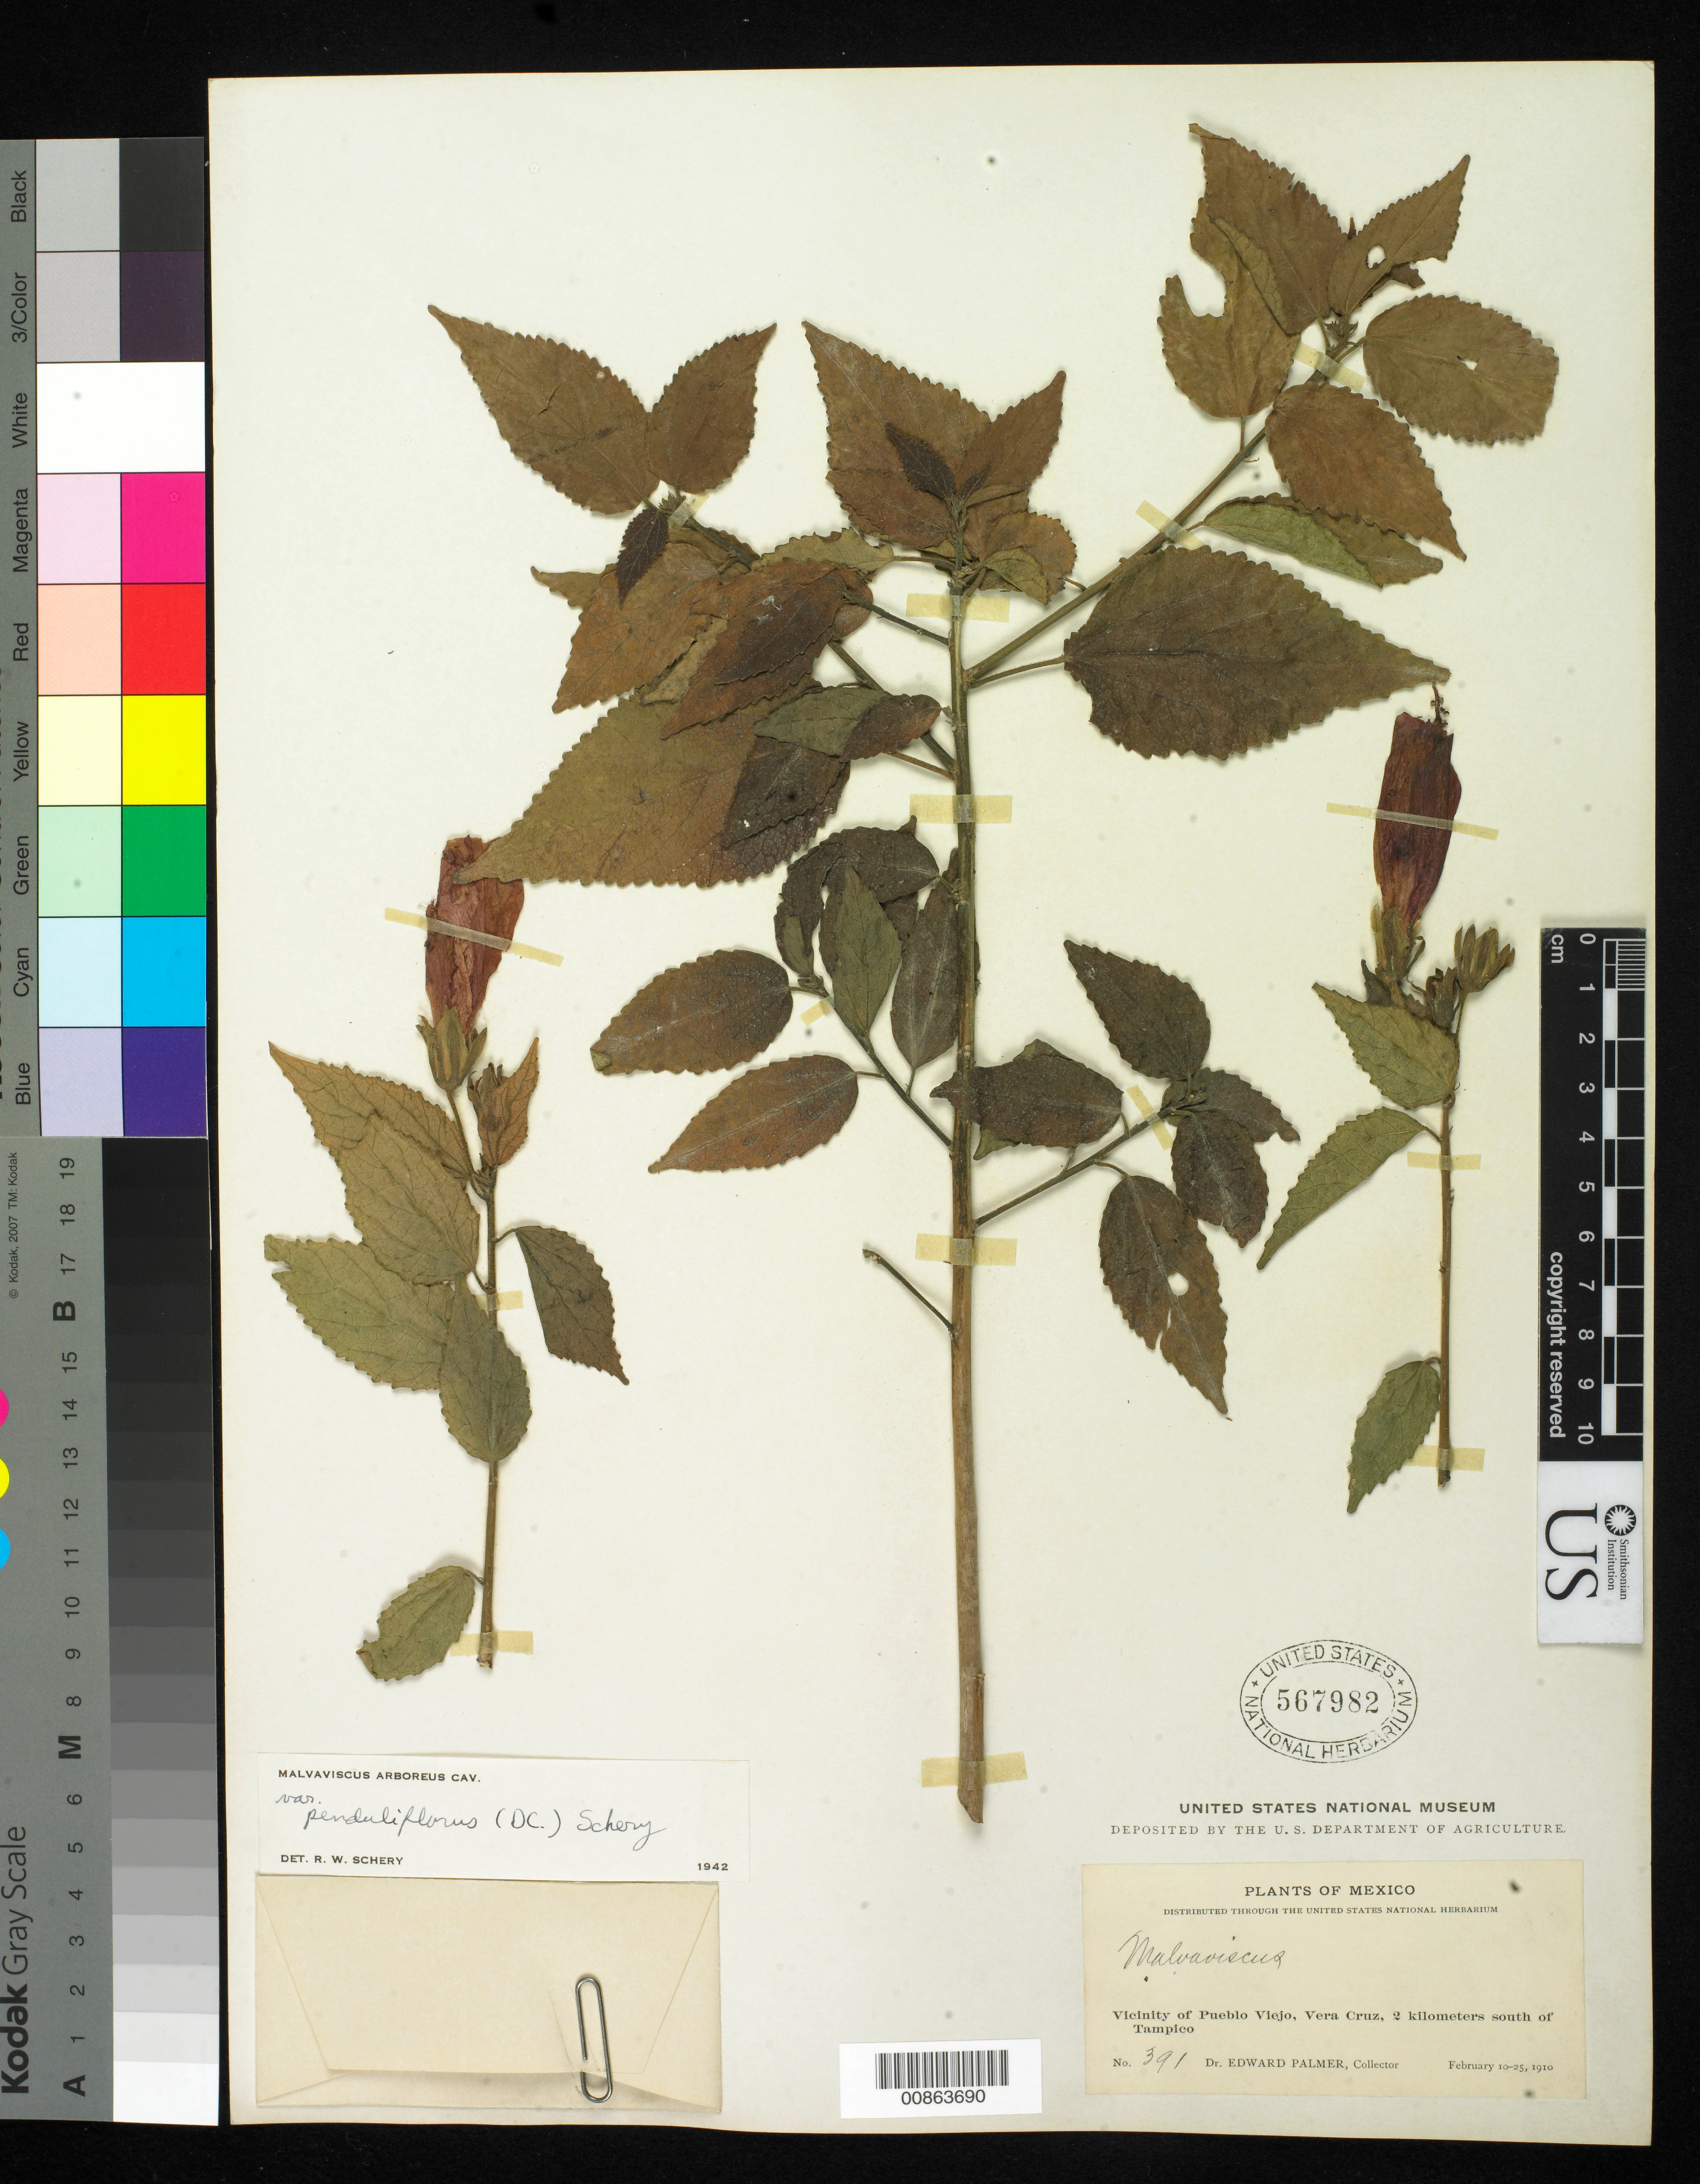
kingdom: Plantae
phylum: Tracheophyta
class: Magnoliopsida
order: Malvales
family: Malvaceae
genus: Malvaviscus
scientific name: Malvaviscus arboreus var. penduliflorus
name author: (DC.) Schery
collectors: E. Palmer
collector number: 391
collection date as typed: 10 Feb 1910 to 25 Feb 1910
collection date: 1910-02-10/1910-02-25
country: Mexico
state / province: Veracruz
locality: Vicinity of Pueblo Viejo, Veracruz, 2 kilometers south of Tampico.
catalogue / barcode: US 567982